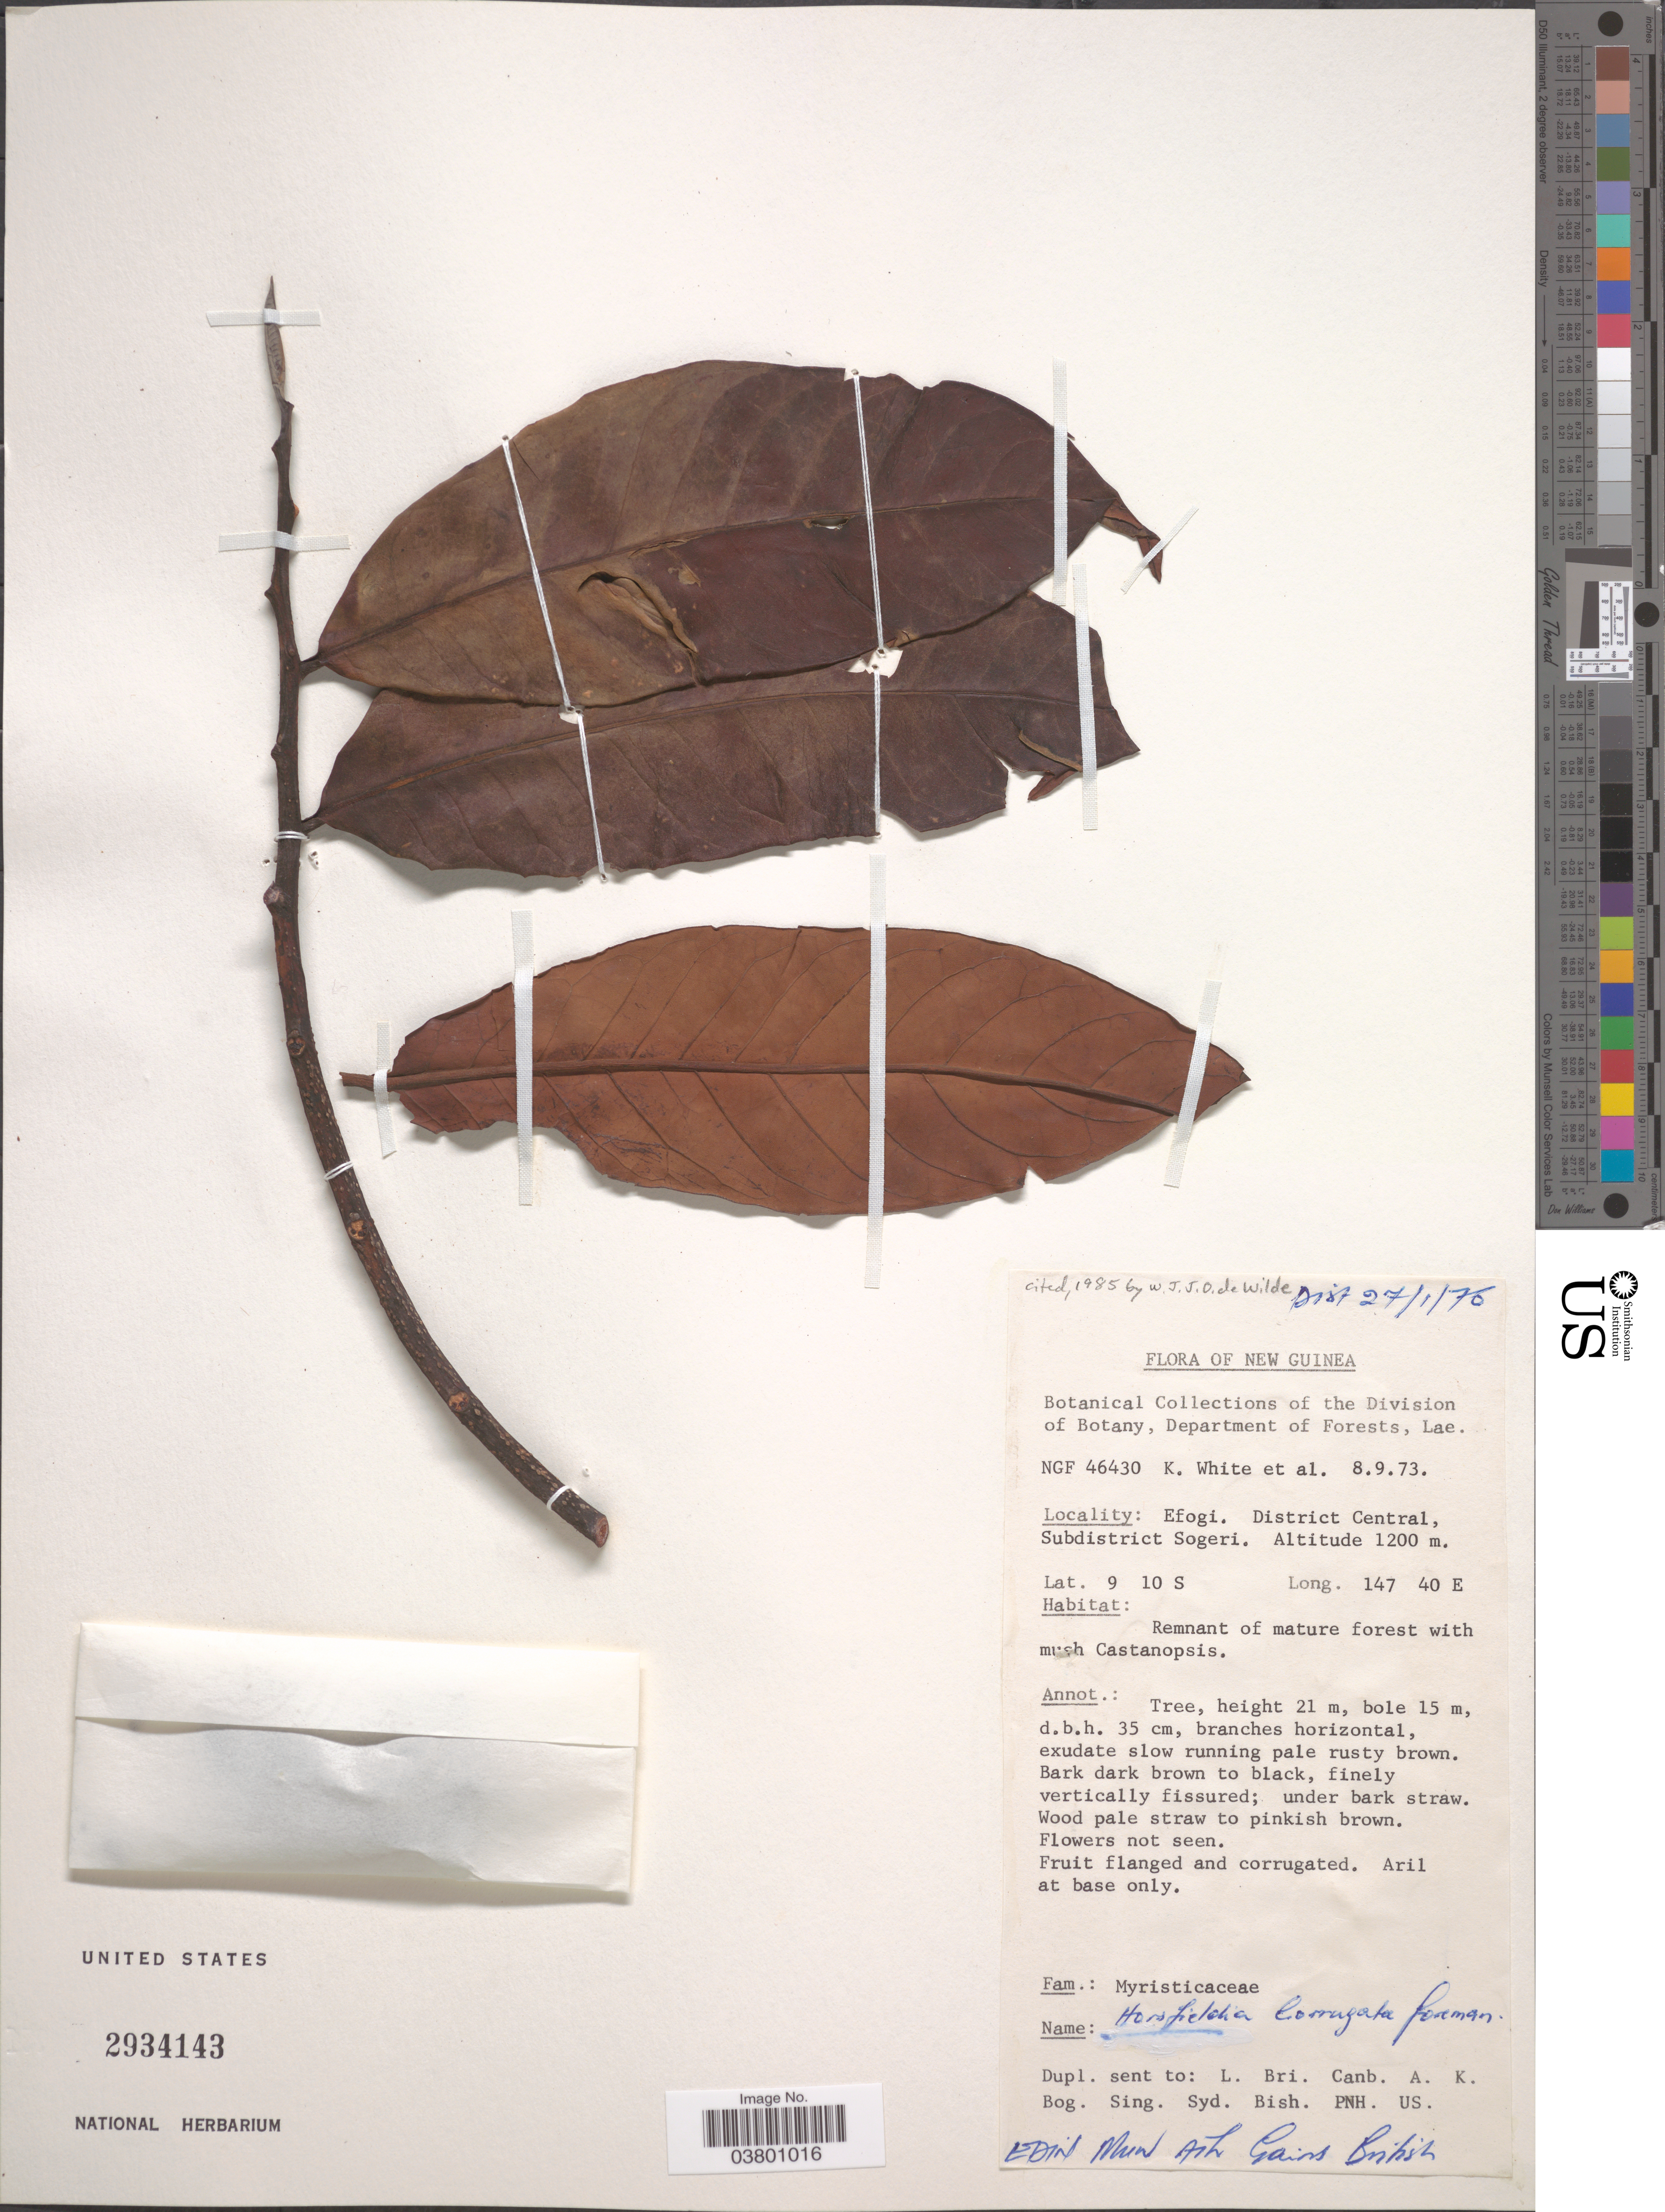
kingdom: Plantae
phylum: Tracheophyta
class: Magnoliopsida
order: Magnoliales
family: Myristicaceae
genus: Horsfieldia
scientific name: Horsfieldia corrugata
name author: Foreman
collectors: K. White & et al.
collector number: NGF 46430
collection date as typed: Transcribed d/m/y: 8/9/73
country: Papua New Guinea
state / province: Central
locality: New Guinea. Efogi. District Central, Subdistrict Sogeri.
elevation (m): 1200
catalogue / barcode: US 2934143